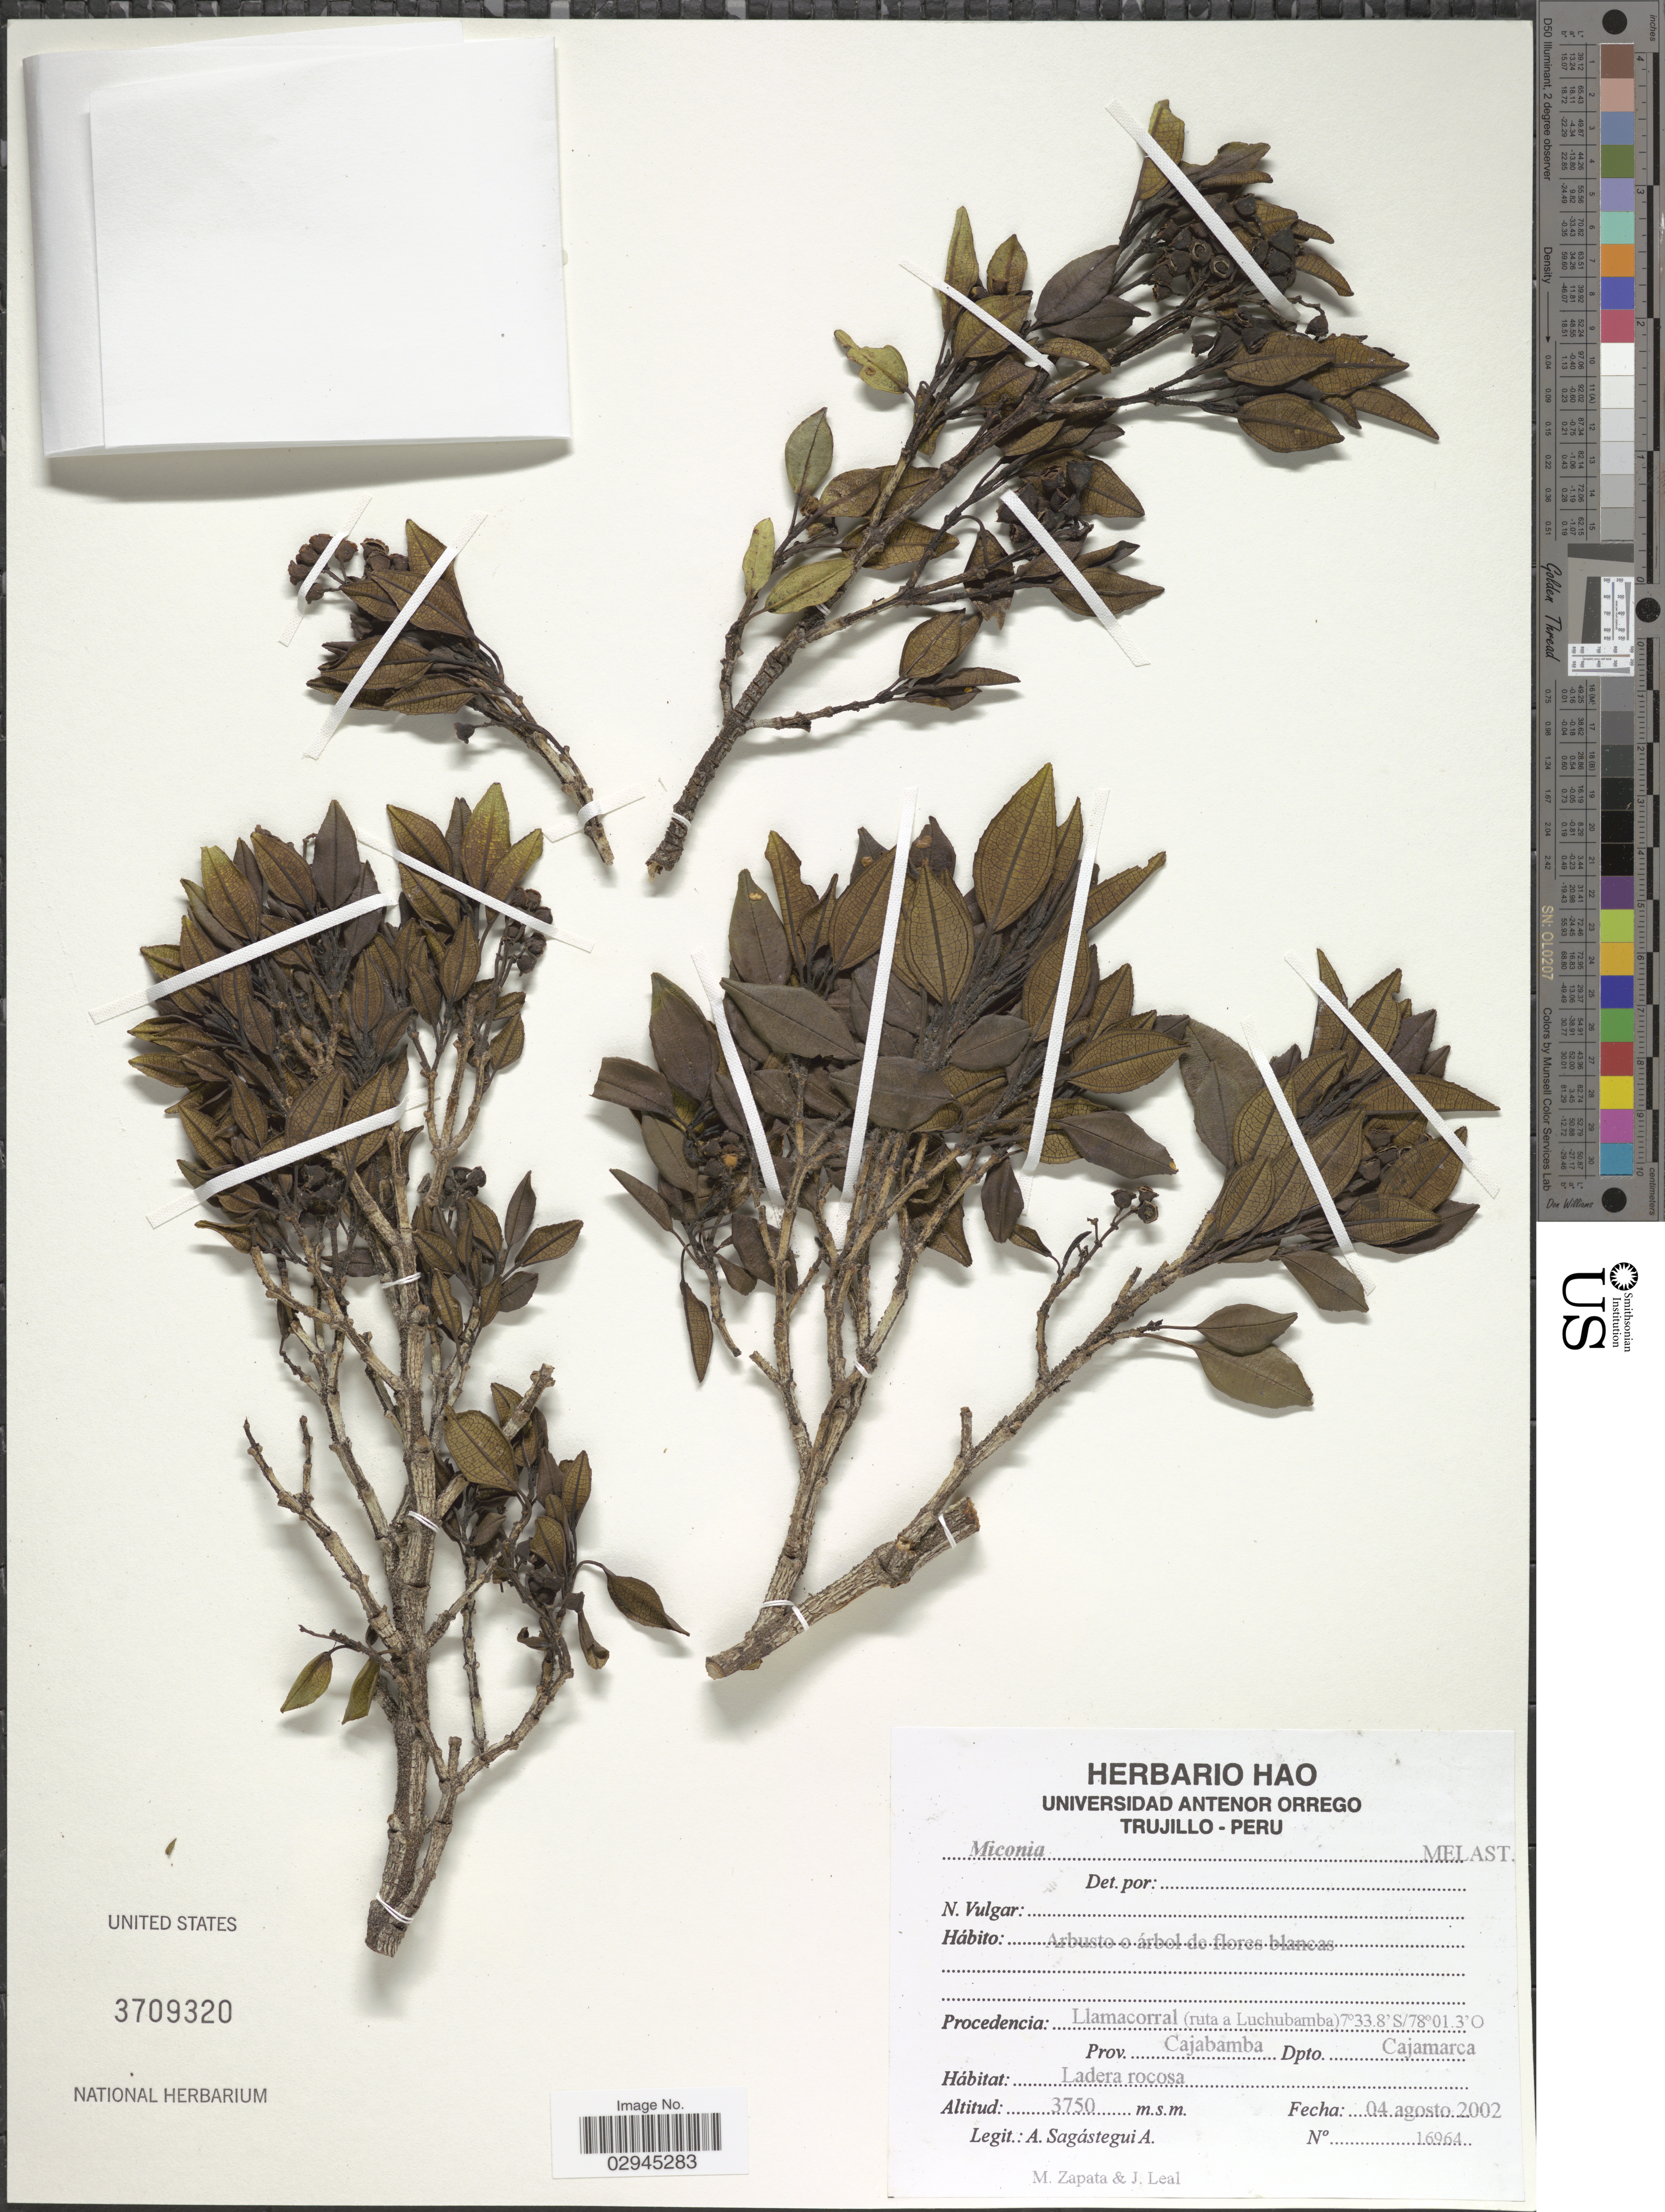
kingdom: Plantae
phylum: Tracheophyta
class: Magnoliopsida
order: Myrtales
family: Melastomataceae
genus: Miconia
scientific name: Miconia sp.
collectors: A. Sagástegui A., M. Zapata & J. Leal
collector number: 16964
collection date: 2002-08-04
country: Peru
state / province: Cajamarca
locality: Llamacorral (ruta a Luchubamba). Prov. Cajabamba Dpto. Cajamarca.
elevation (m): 3750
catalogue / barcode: US 3709320